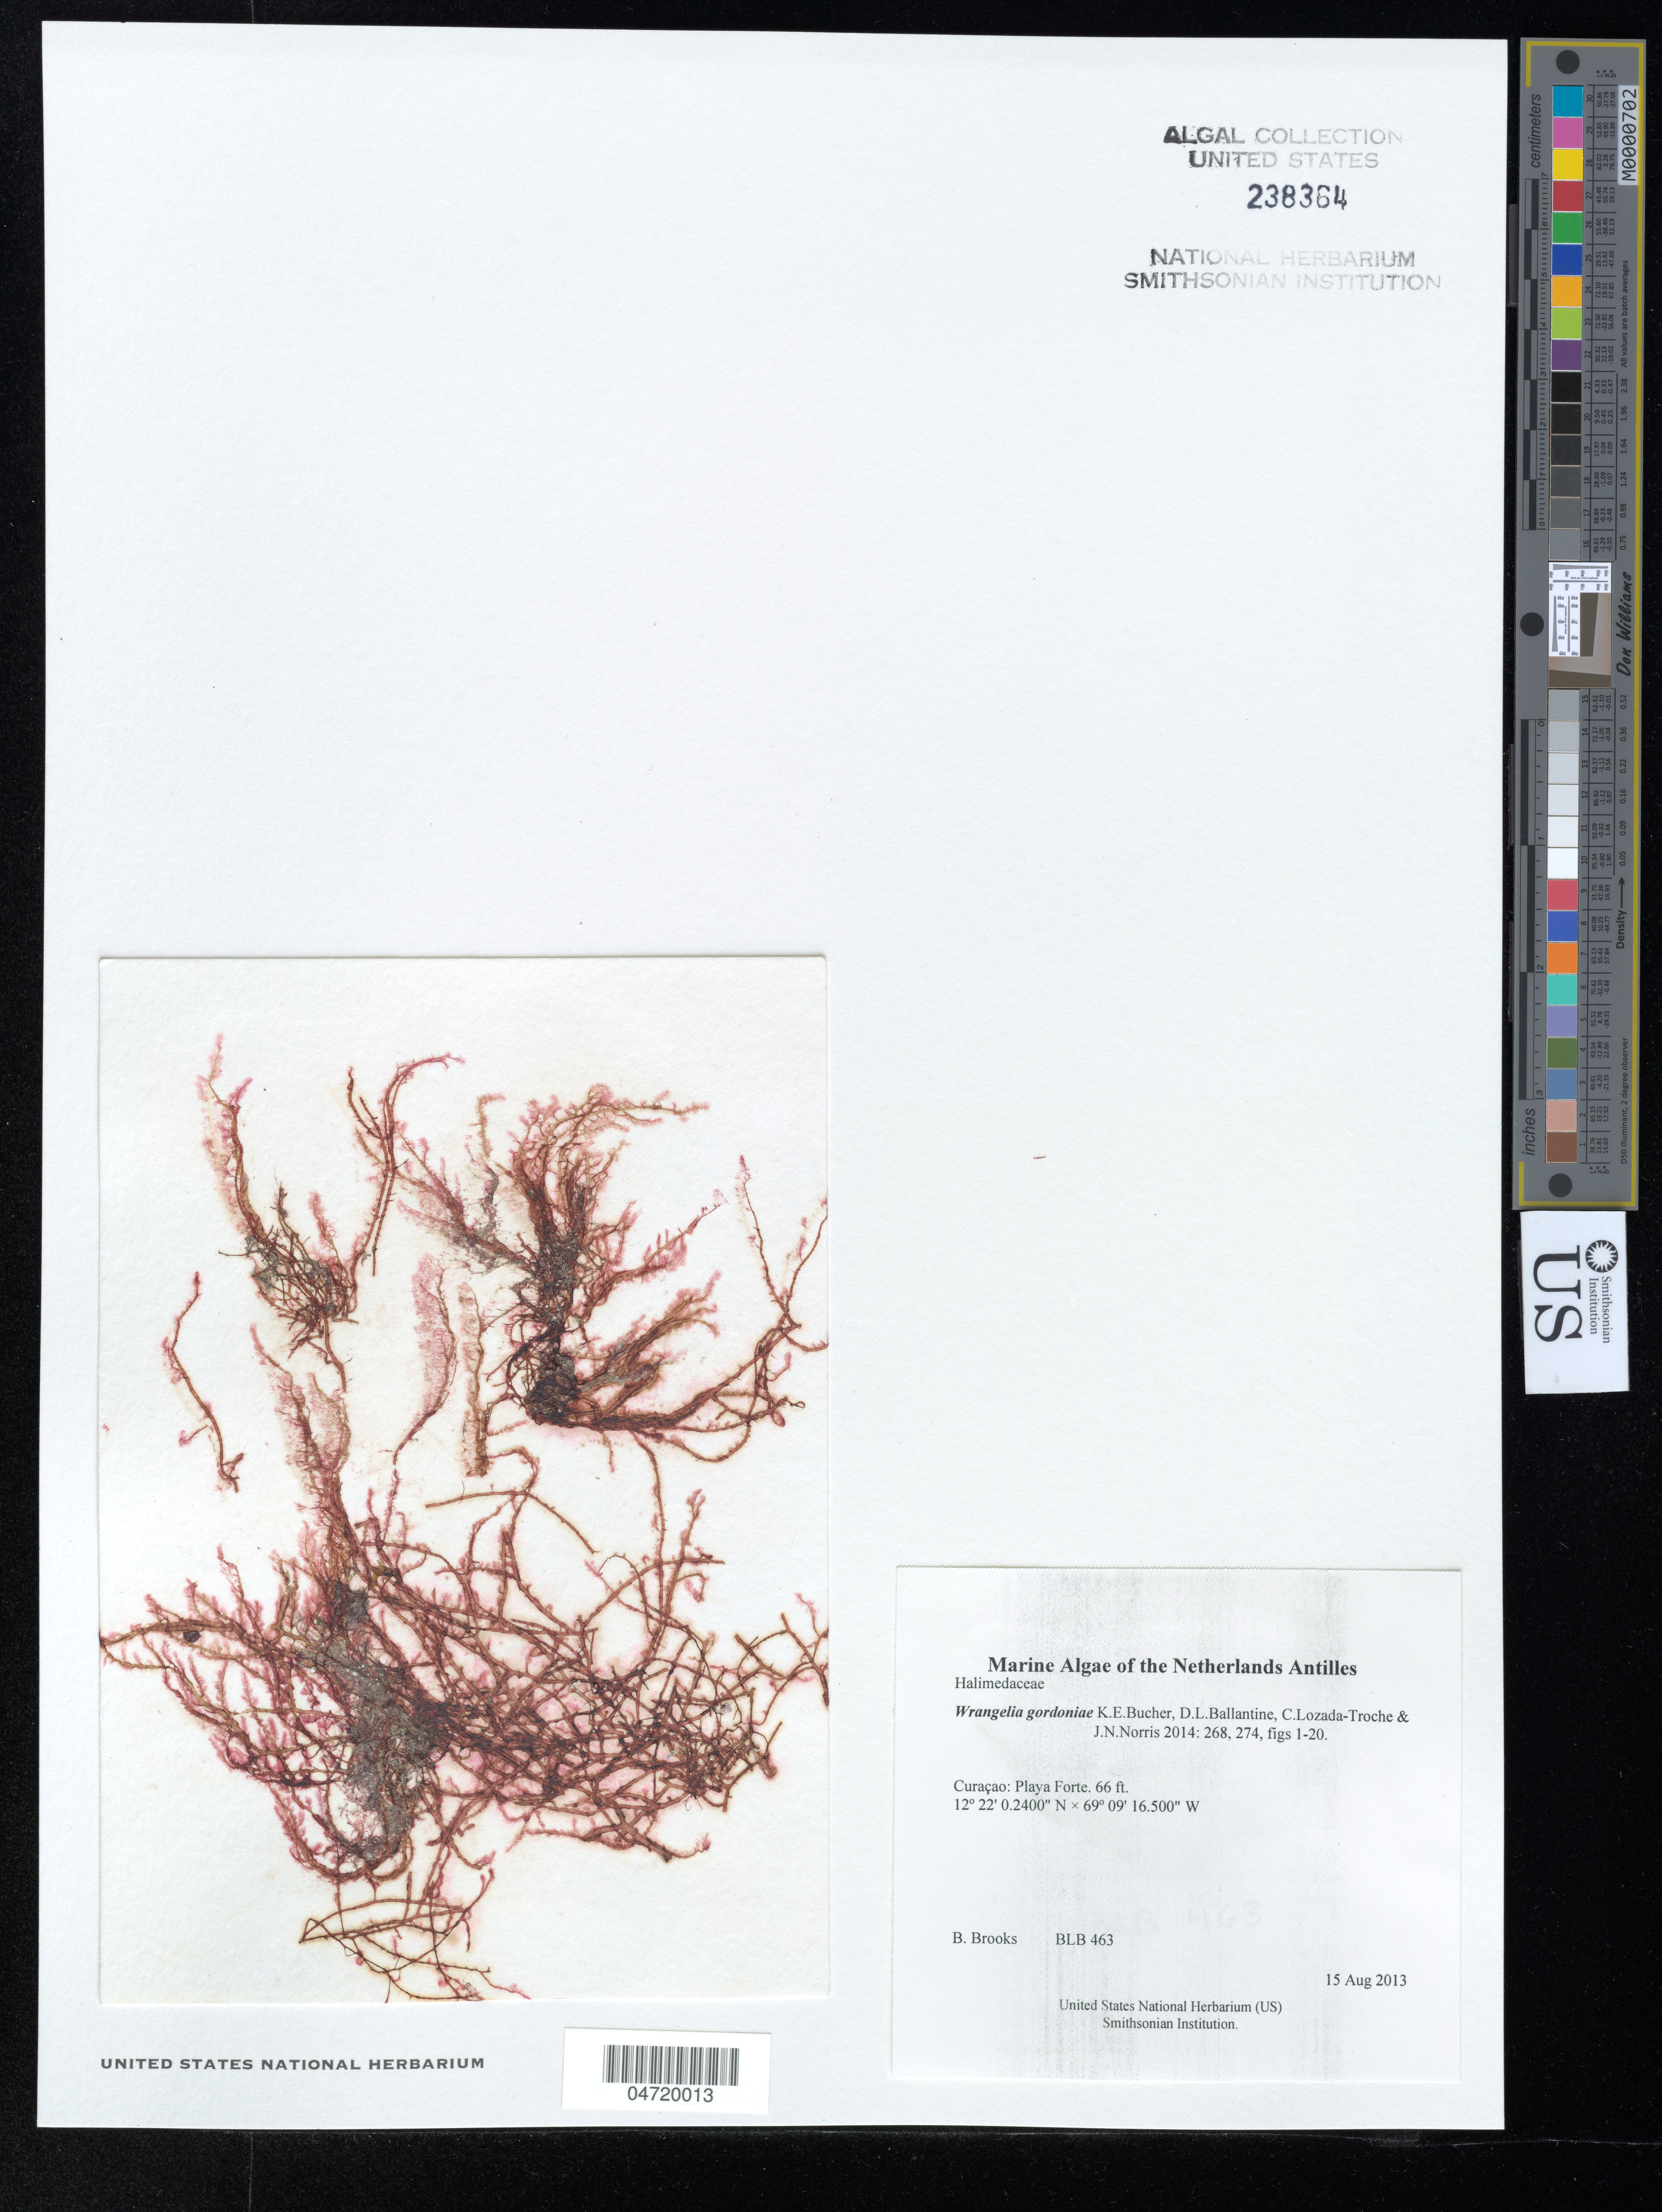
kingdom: Plantae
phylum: Rhodophyta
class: Florideophyceae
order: Ceramiales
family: Wrangeliaceae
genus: Wrangelia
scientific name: Wrangelia gordoniae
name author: K.E. Bucher et al.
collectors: B. Brooks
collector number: BLB 463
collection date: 2013-08-15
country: Curaçao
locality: The Netherlands Antilles. Playa Forte.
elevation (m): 20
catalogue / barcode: US 238364